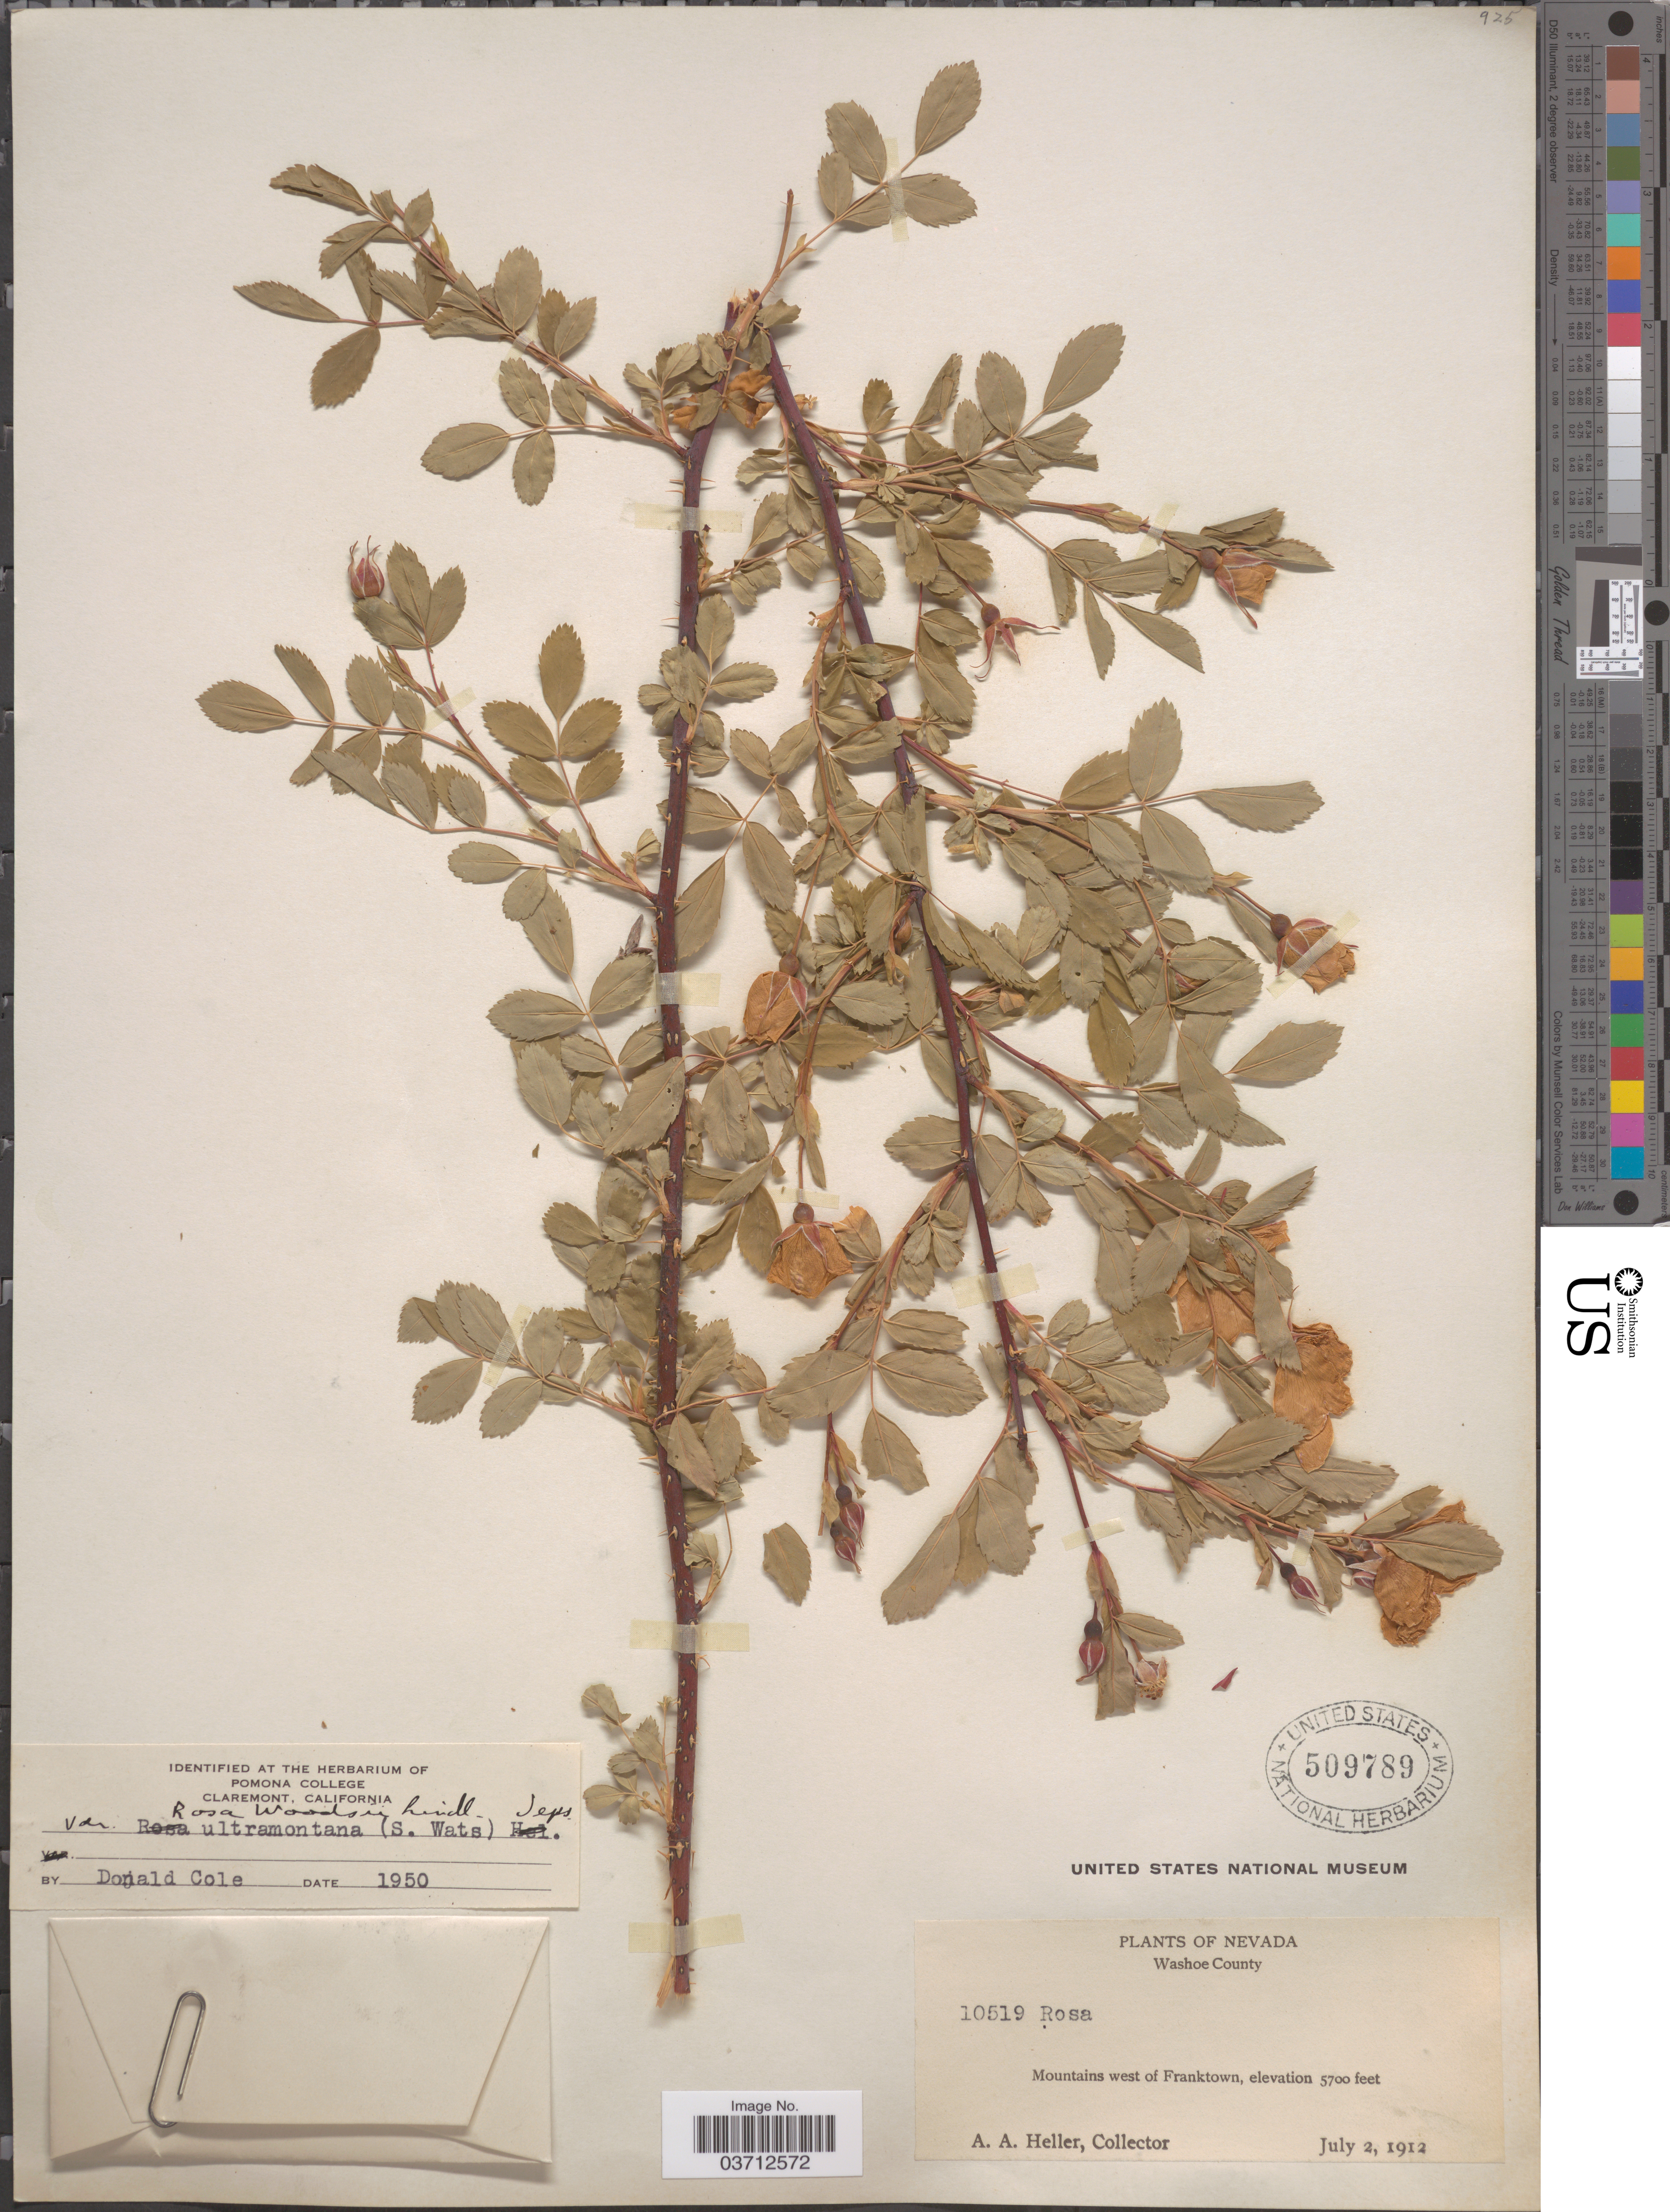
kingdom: Plantae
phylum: Tracheophyta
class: Magnoliopsida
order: Rosales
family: Rosaceae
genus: Rosa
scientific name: Rosa woodsii var. ultramontana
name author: Lindl.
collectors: A. A. Heller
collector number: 10519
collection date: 1912-07-02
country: United States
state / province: Nevada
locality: Washoe County. Mountains west of Franktown.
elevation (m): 1737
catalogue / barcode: US 509789